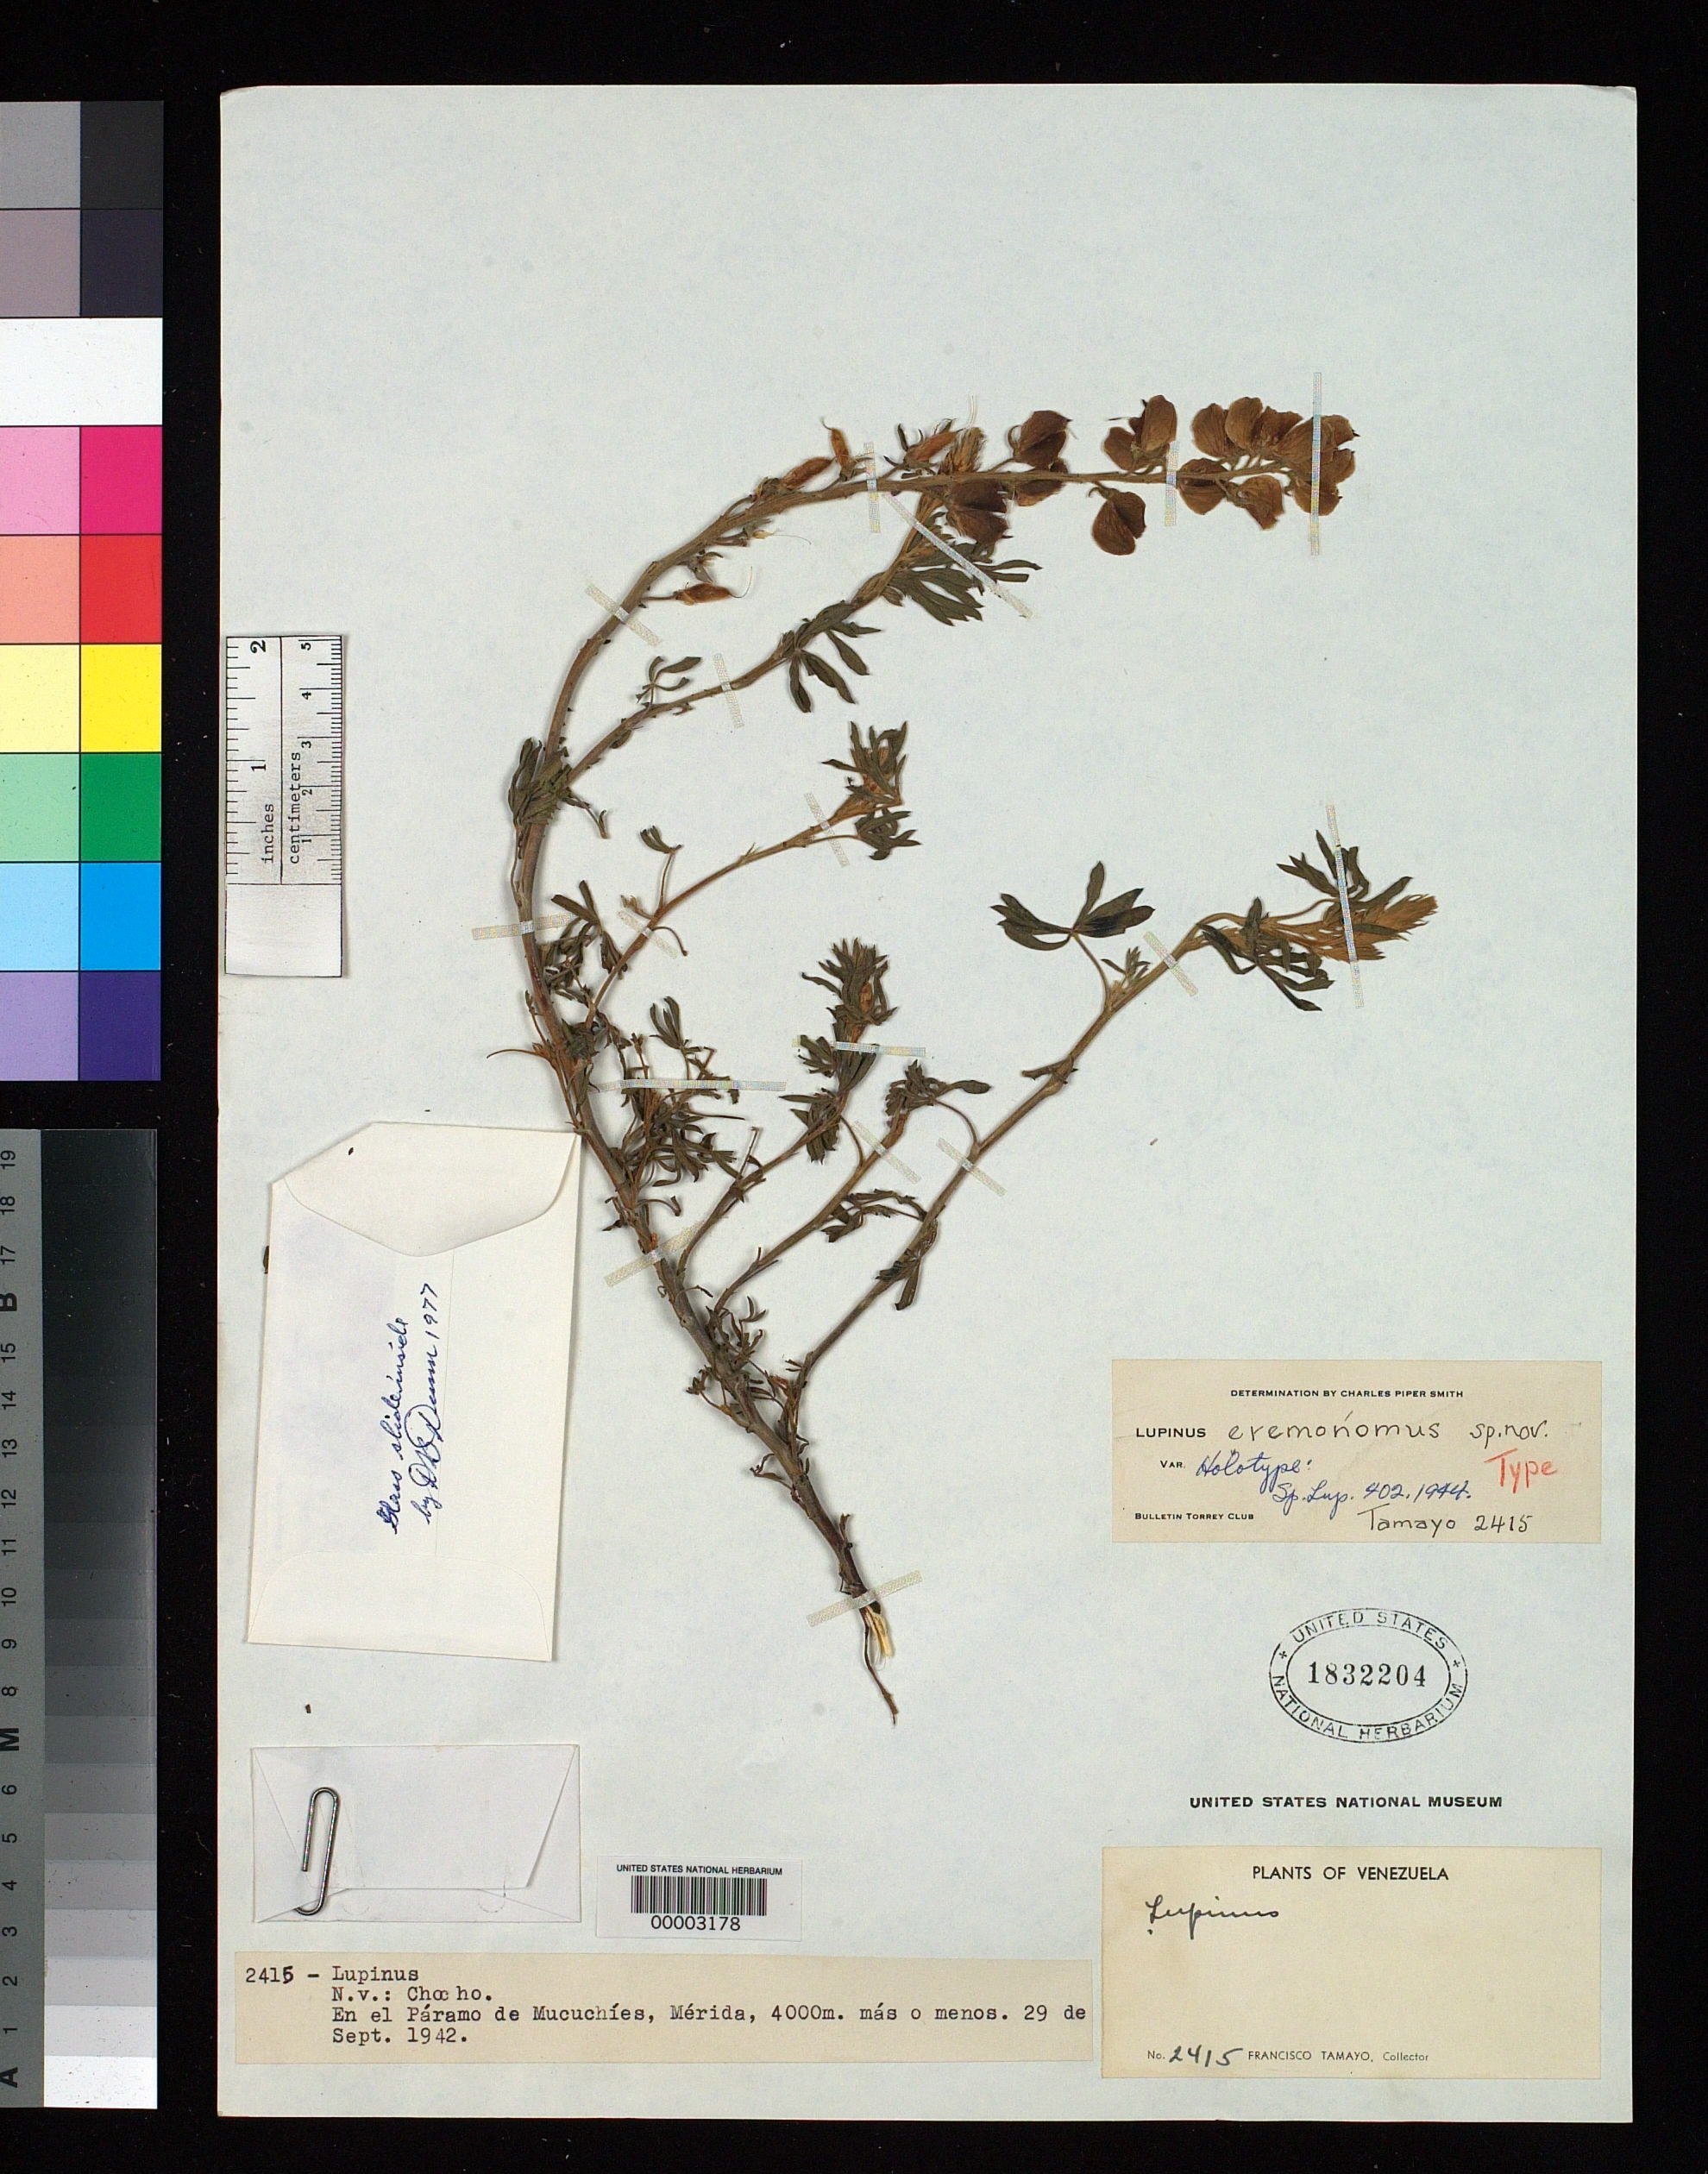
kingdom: Plantae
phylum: Tracheophyta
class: Magnoliopsida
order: Fabales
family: Fabaceae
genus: Lupinus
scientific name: Lupinus eremonomus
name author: C.P. Sm.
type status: Holotype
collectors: F. Tamayo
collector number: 2415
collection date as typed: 29 Sep 1942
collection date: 1942-09-29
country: Venezuela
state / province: Mérida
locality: Paramo de Mucuchies, Tamayo.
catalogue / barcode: US 1832204